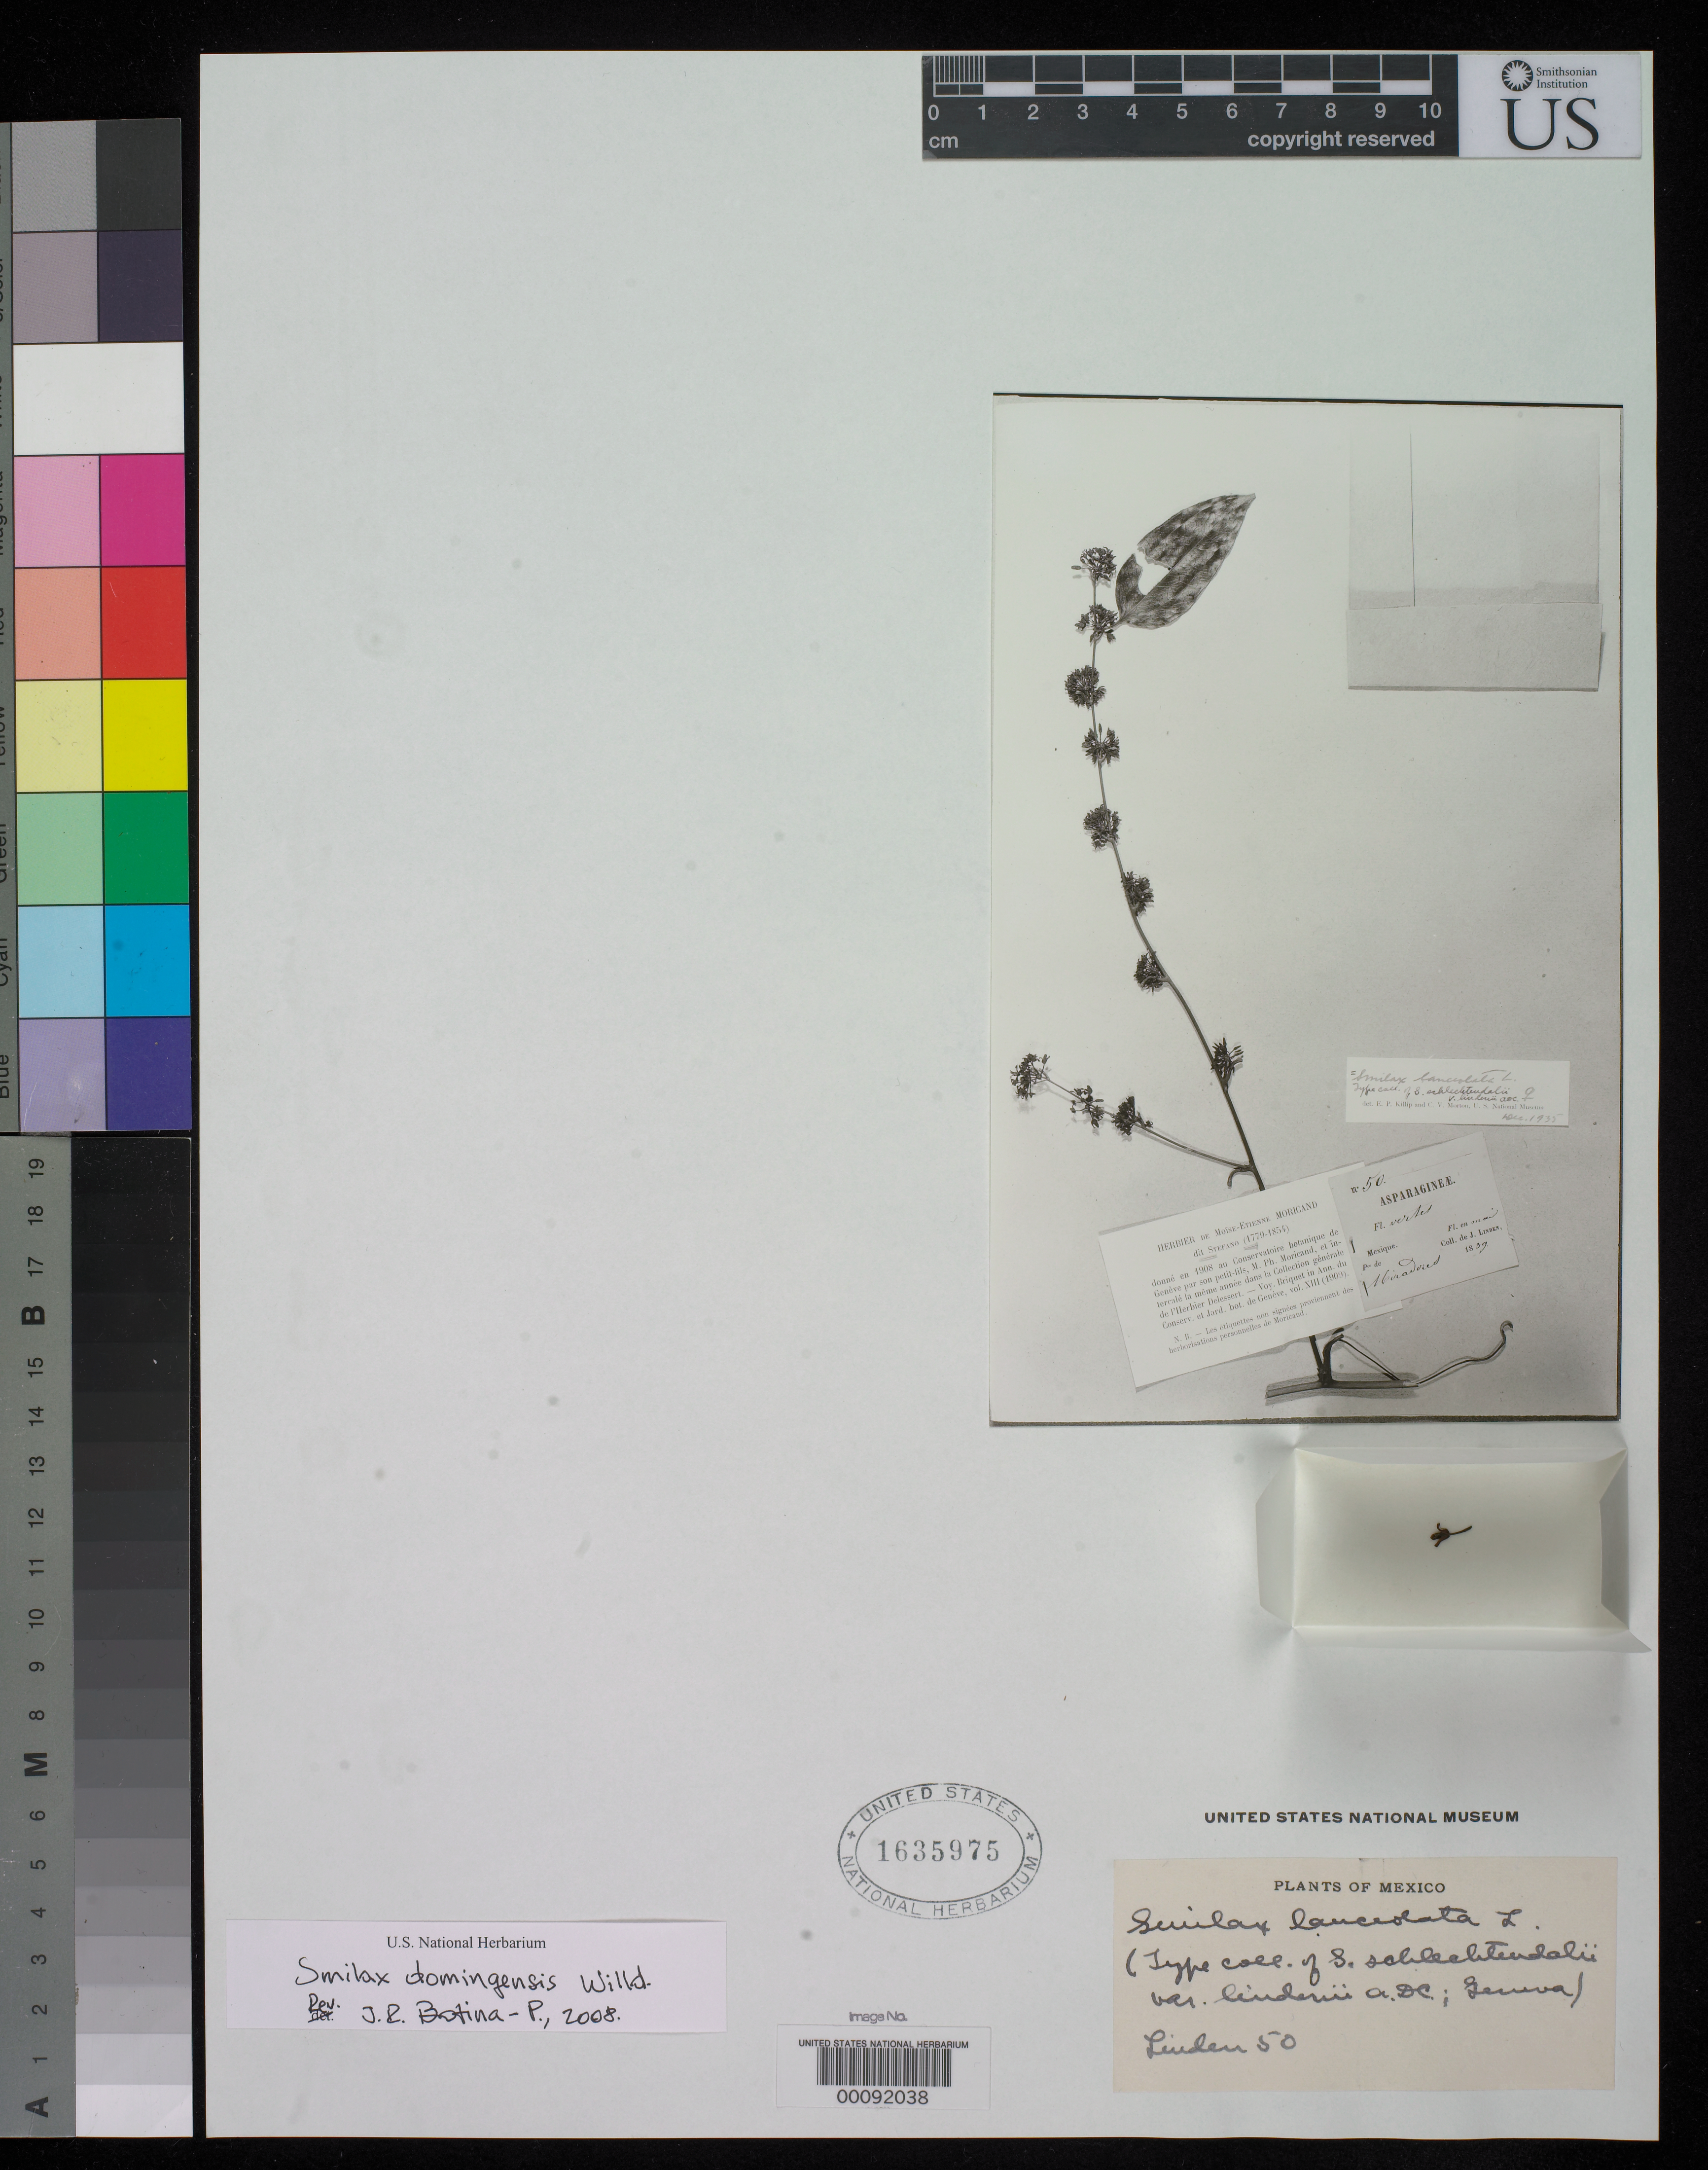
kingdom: Plantae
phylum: Tracheophyta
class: Liliopsida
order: Liliales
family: Smilacaceae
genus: Smilax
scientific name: Smilax schlechtendalii var. lindenii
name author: A. DC.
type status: Isosyntype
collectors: J. Linden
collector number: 50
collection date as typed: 1839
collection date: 1839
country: Mexico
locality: E of Monserrat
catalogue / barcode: US 1635975